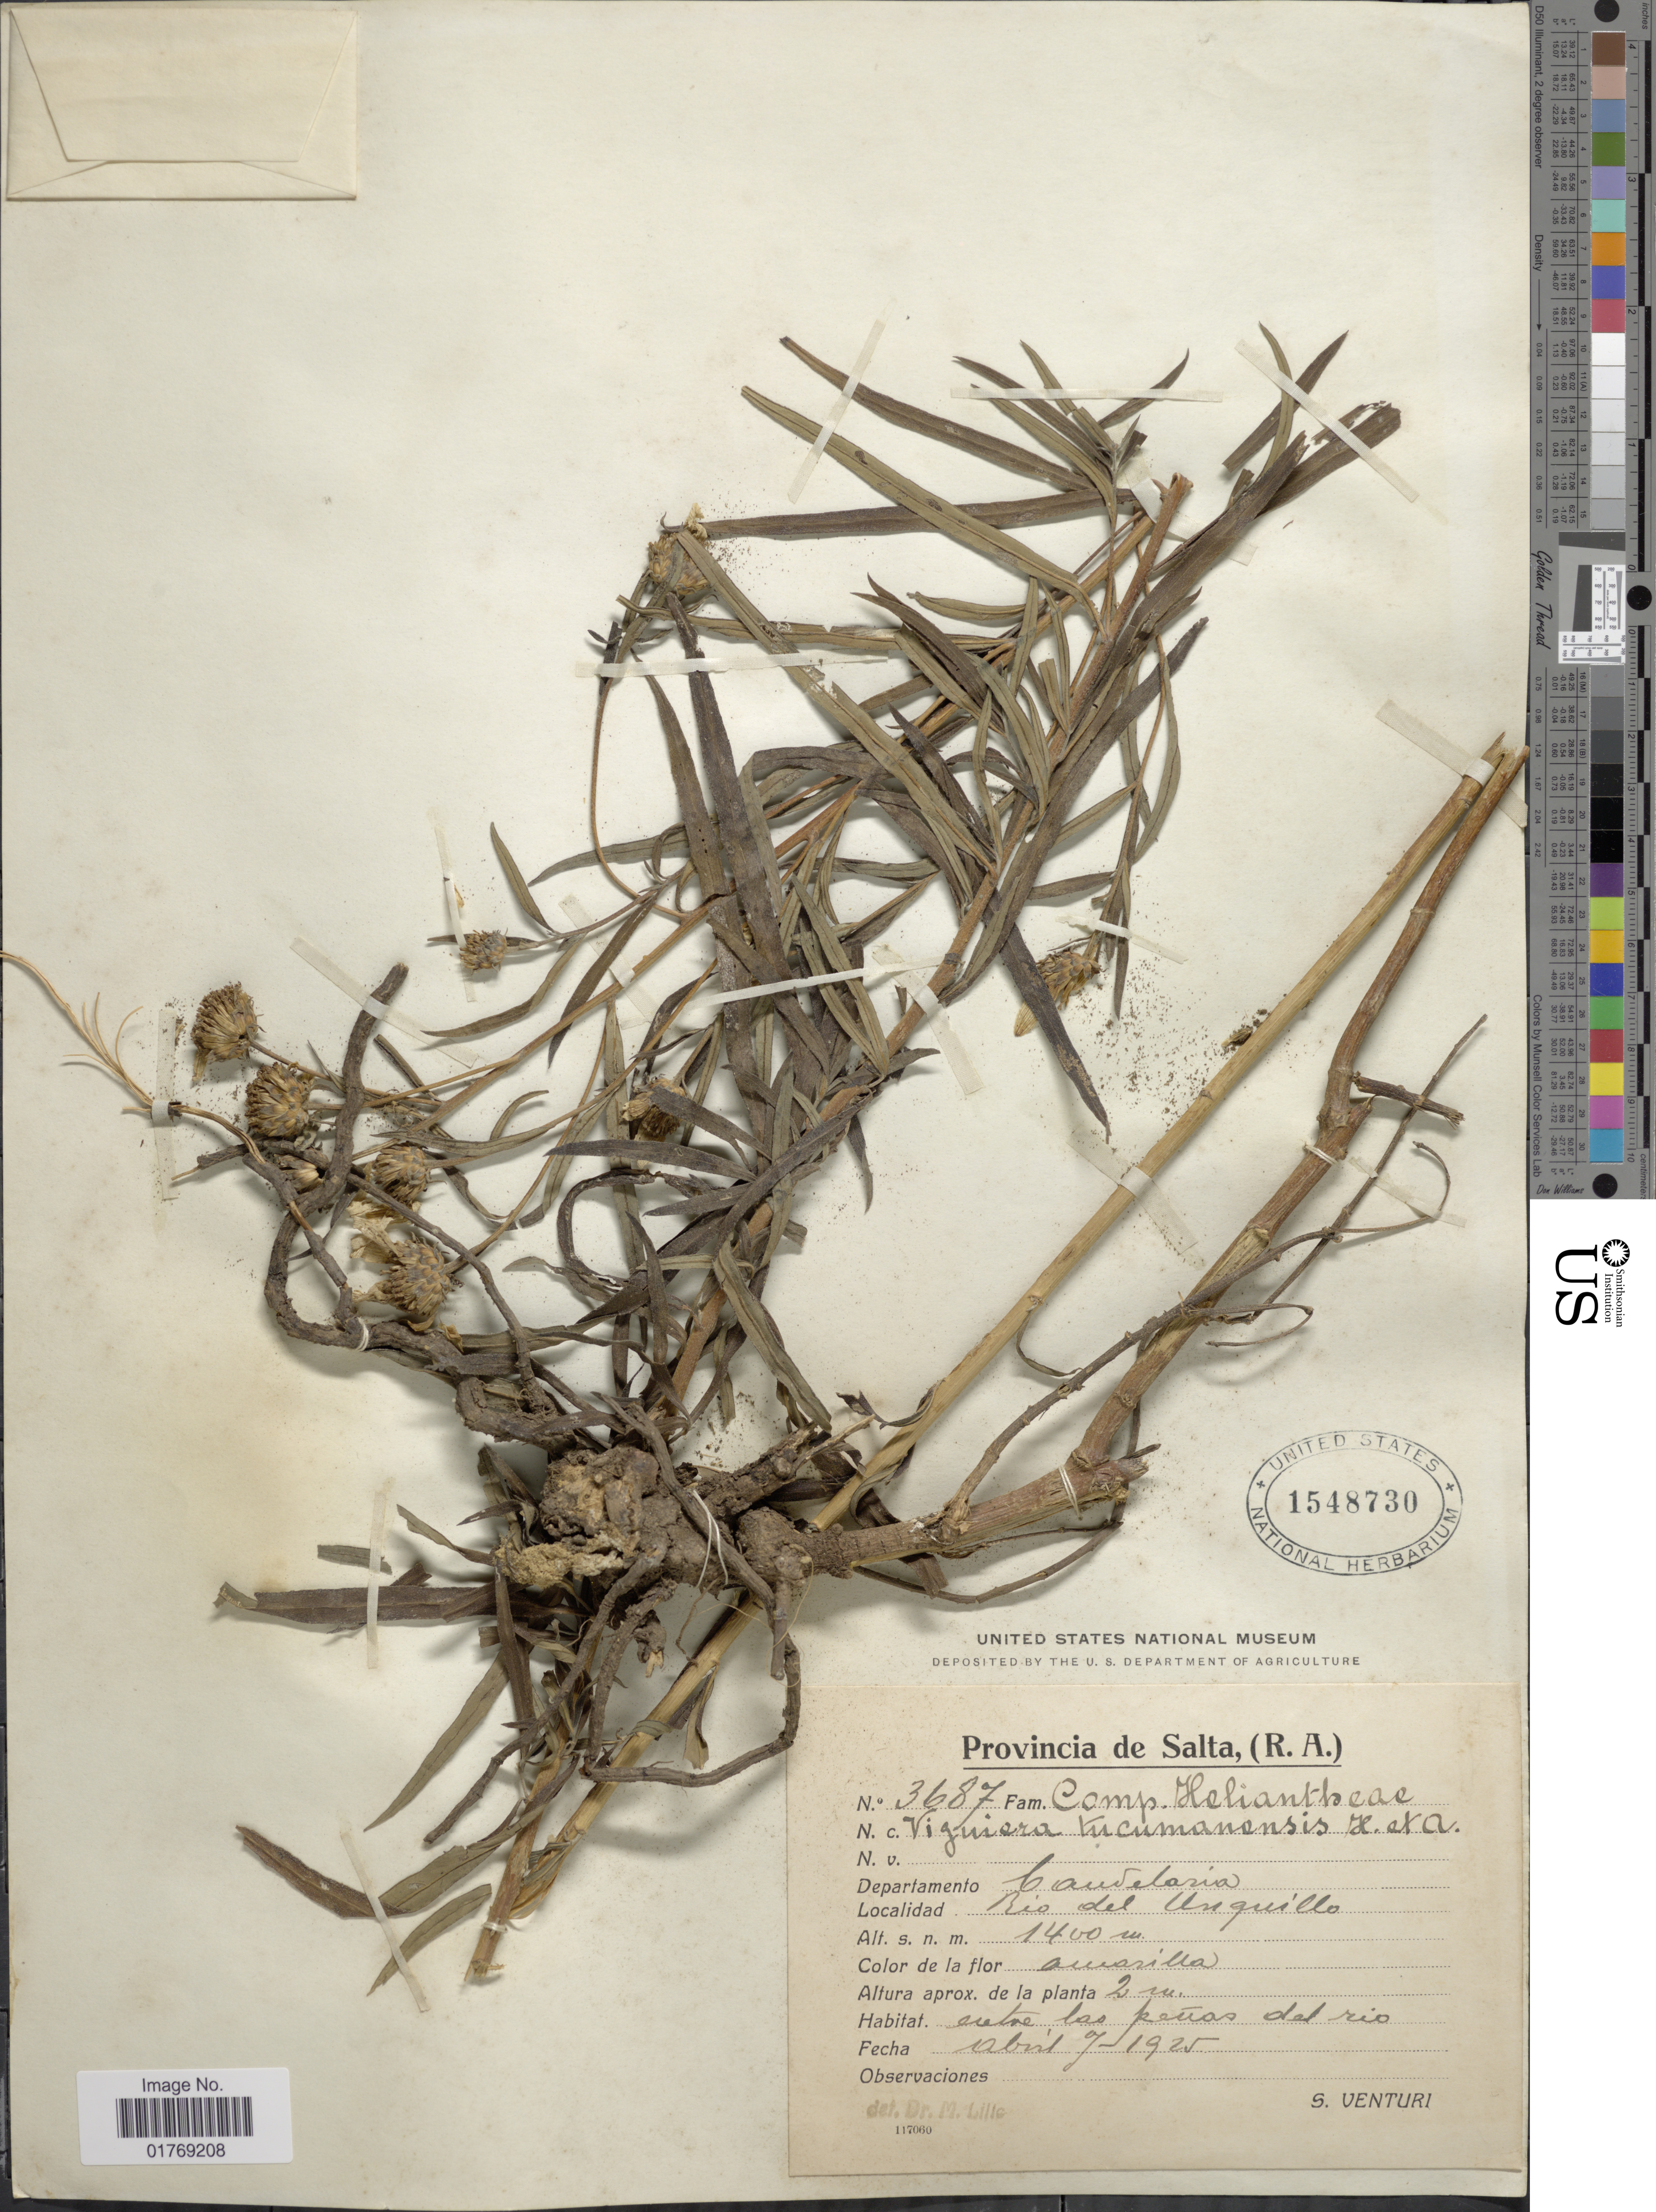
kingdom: Plantae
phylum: Tracheophyta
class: Magnoliopsida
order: Asterales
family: Asteraceae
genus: Viguiera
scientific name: Viguiera tucumanensis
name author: (Hook. & Arn.) Griseb.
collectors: S. Venturi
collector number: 3687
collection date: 1925-04-07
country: Argentina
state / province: Salta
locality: Provincia de Salta, (R.A.). Departamento Candelaria. Rio del Unquillo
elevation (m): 1400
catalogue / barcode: US 1548730